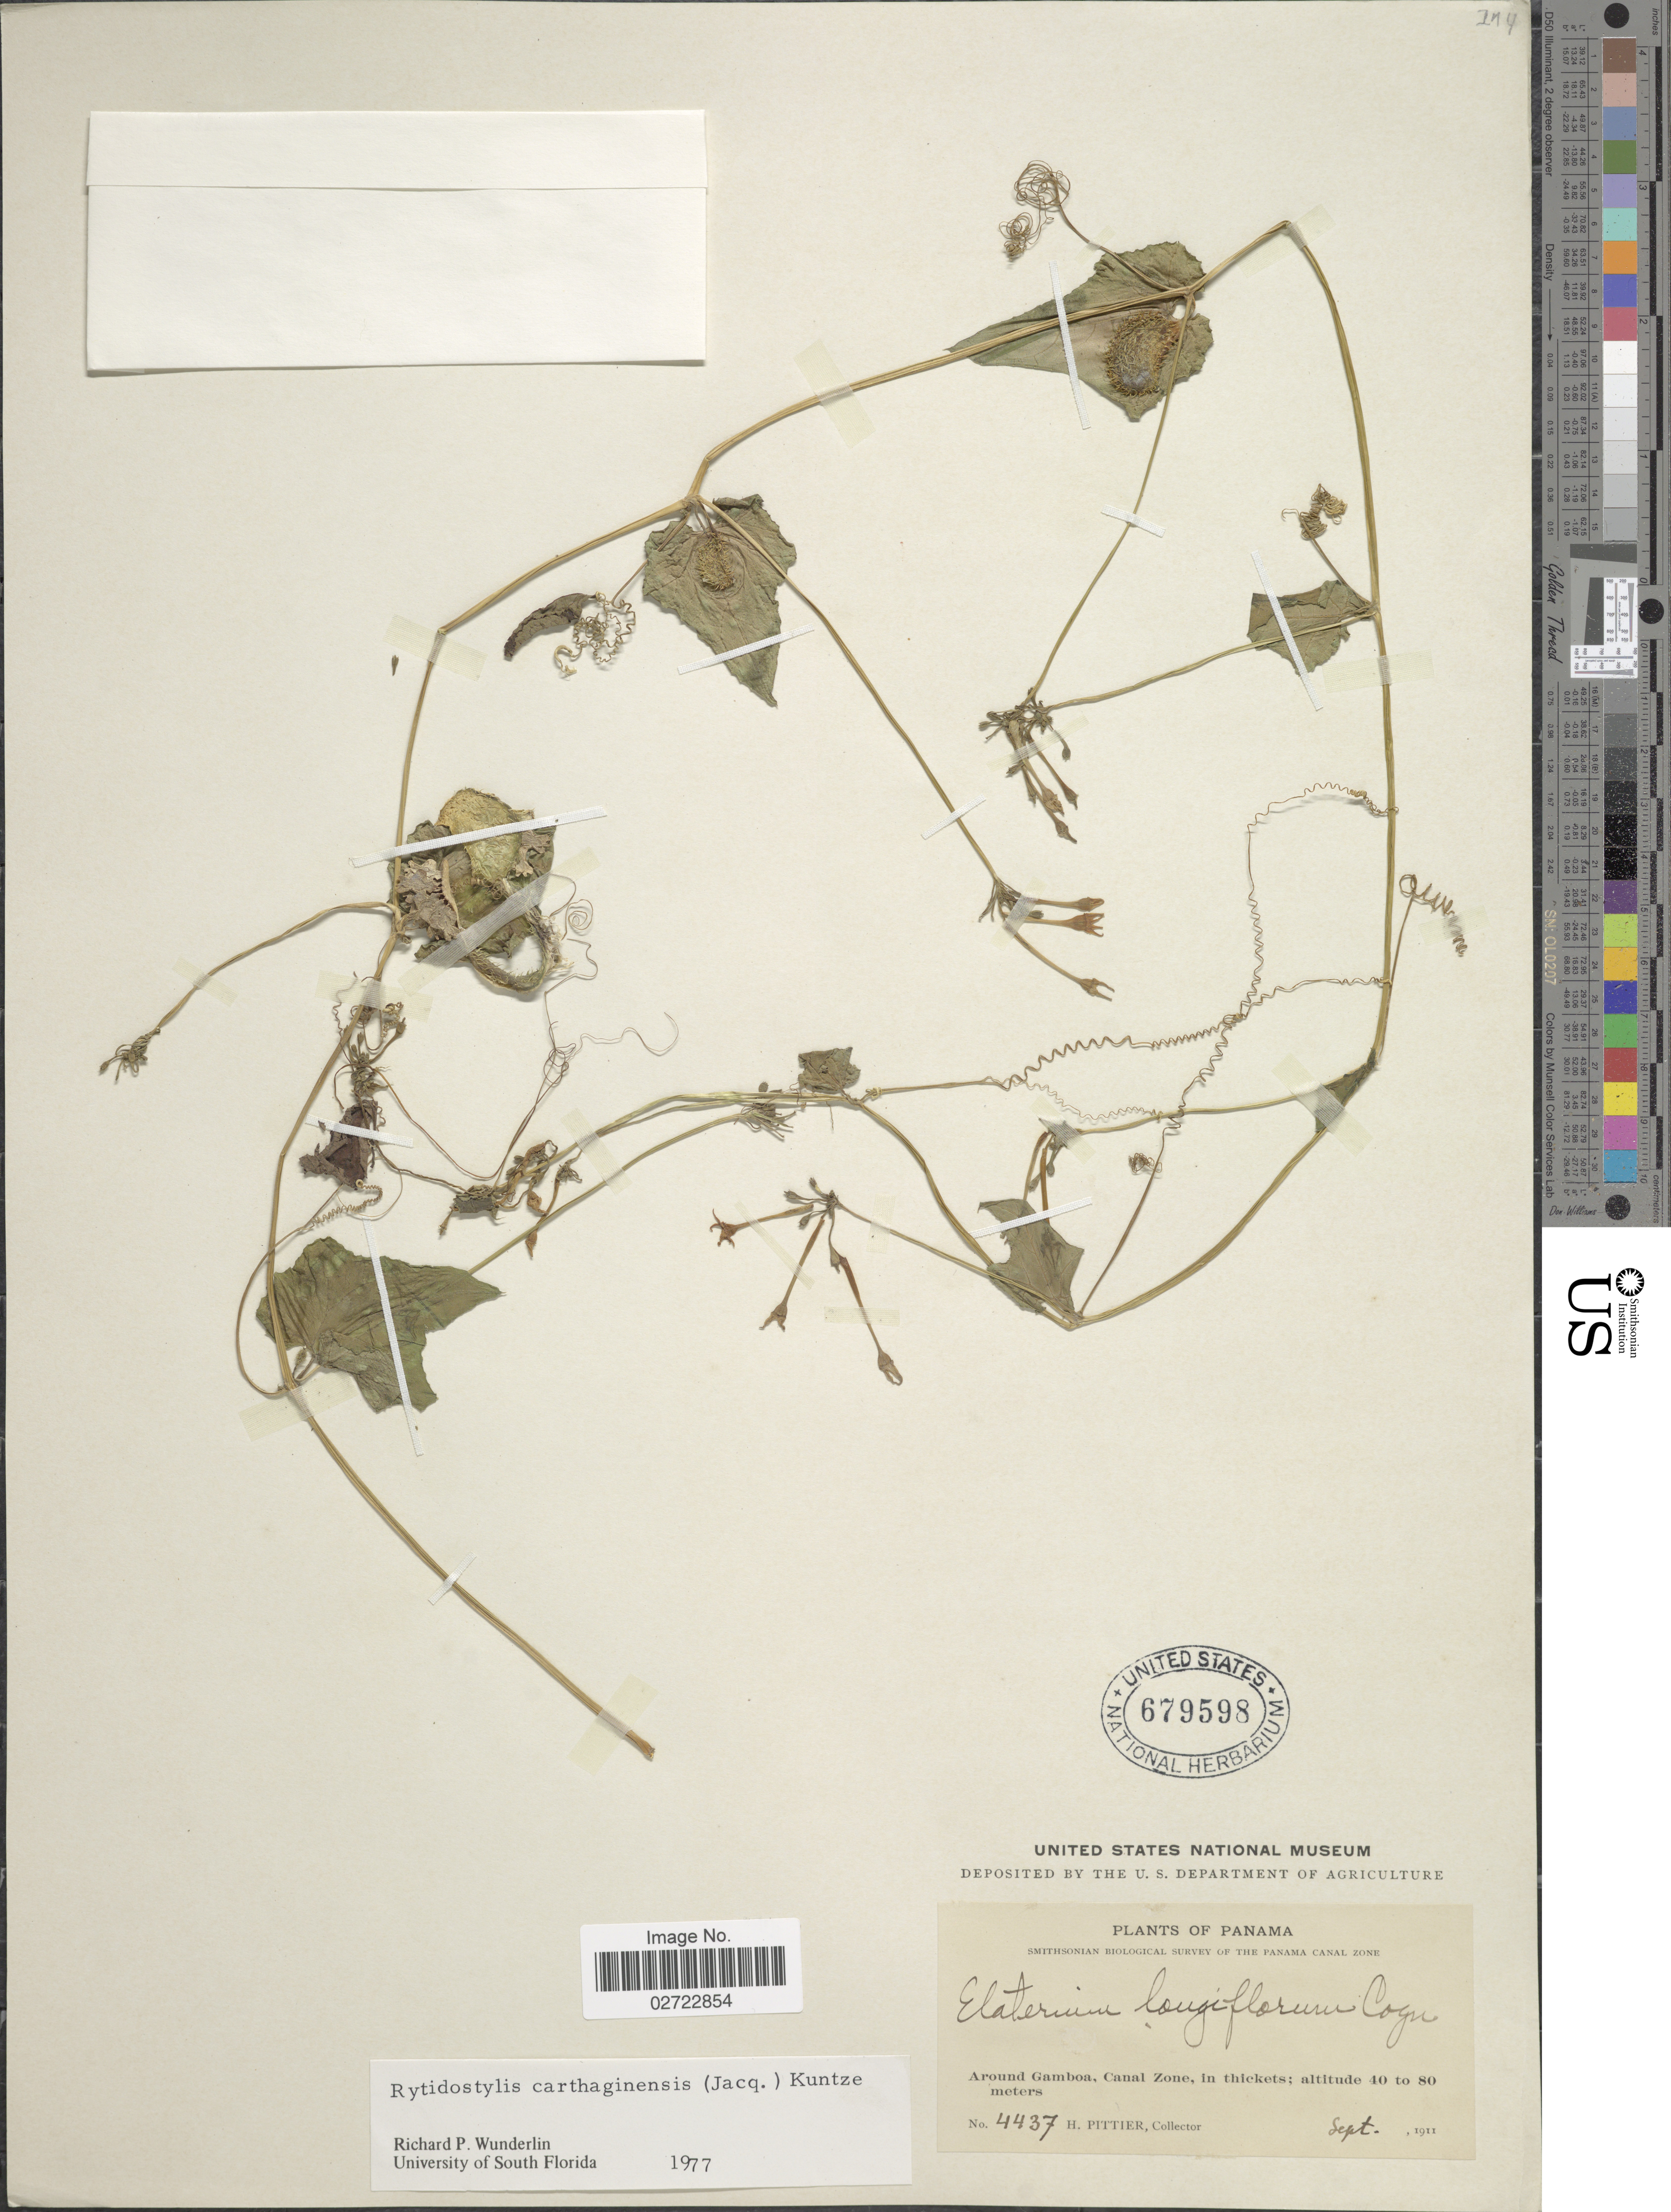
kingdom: Plantae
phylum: Tracheophyta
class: Magnoliopsida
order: Cucurbitales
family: Cucurbitaceae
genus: Cyclanthera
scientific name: Cyclanthera carthagenensis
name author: (Jacq.) H. Schaef. & S.S. Renner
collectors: H. F. Pittier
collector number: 4437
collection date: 1911-09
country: Panama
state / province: Colón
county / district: Canal Zone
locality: The Panama Canal Zone, around Gamboa, Canal Zone, in thickets.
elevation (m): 40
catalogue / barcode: US 679598